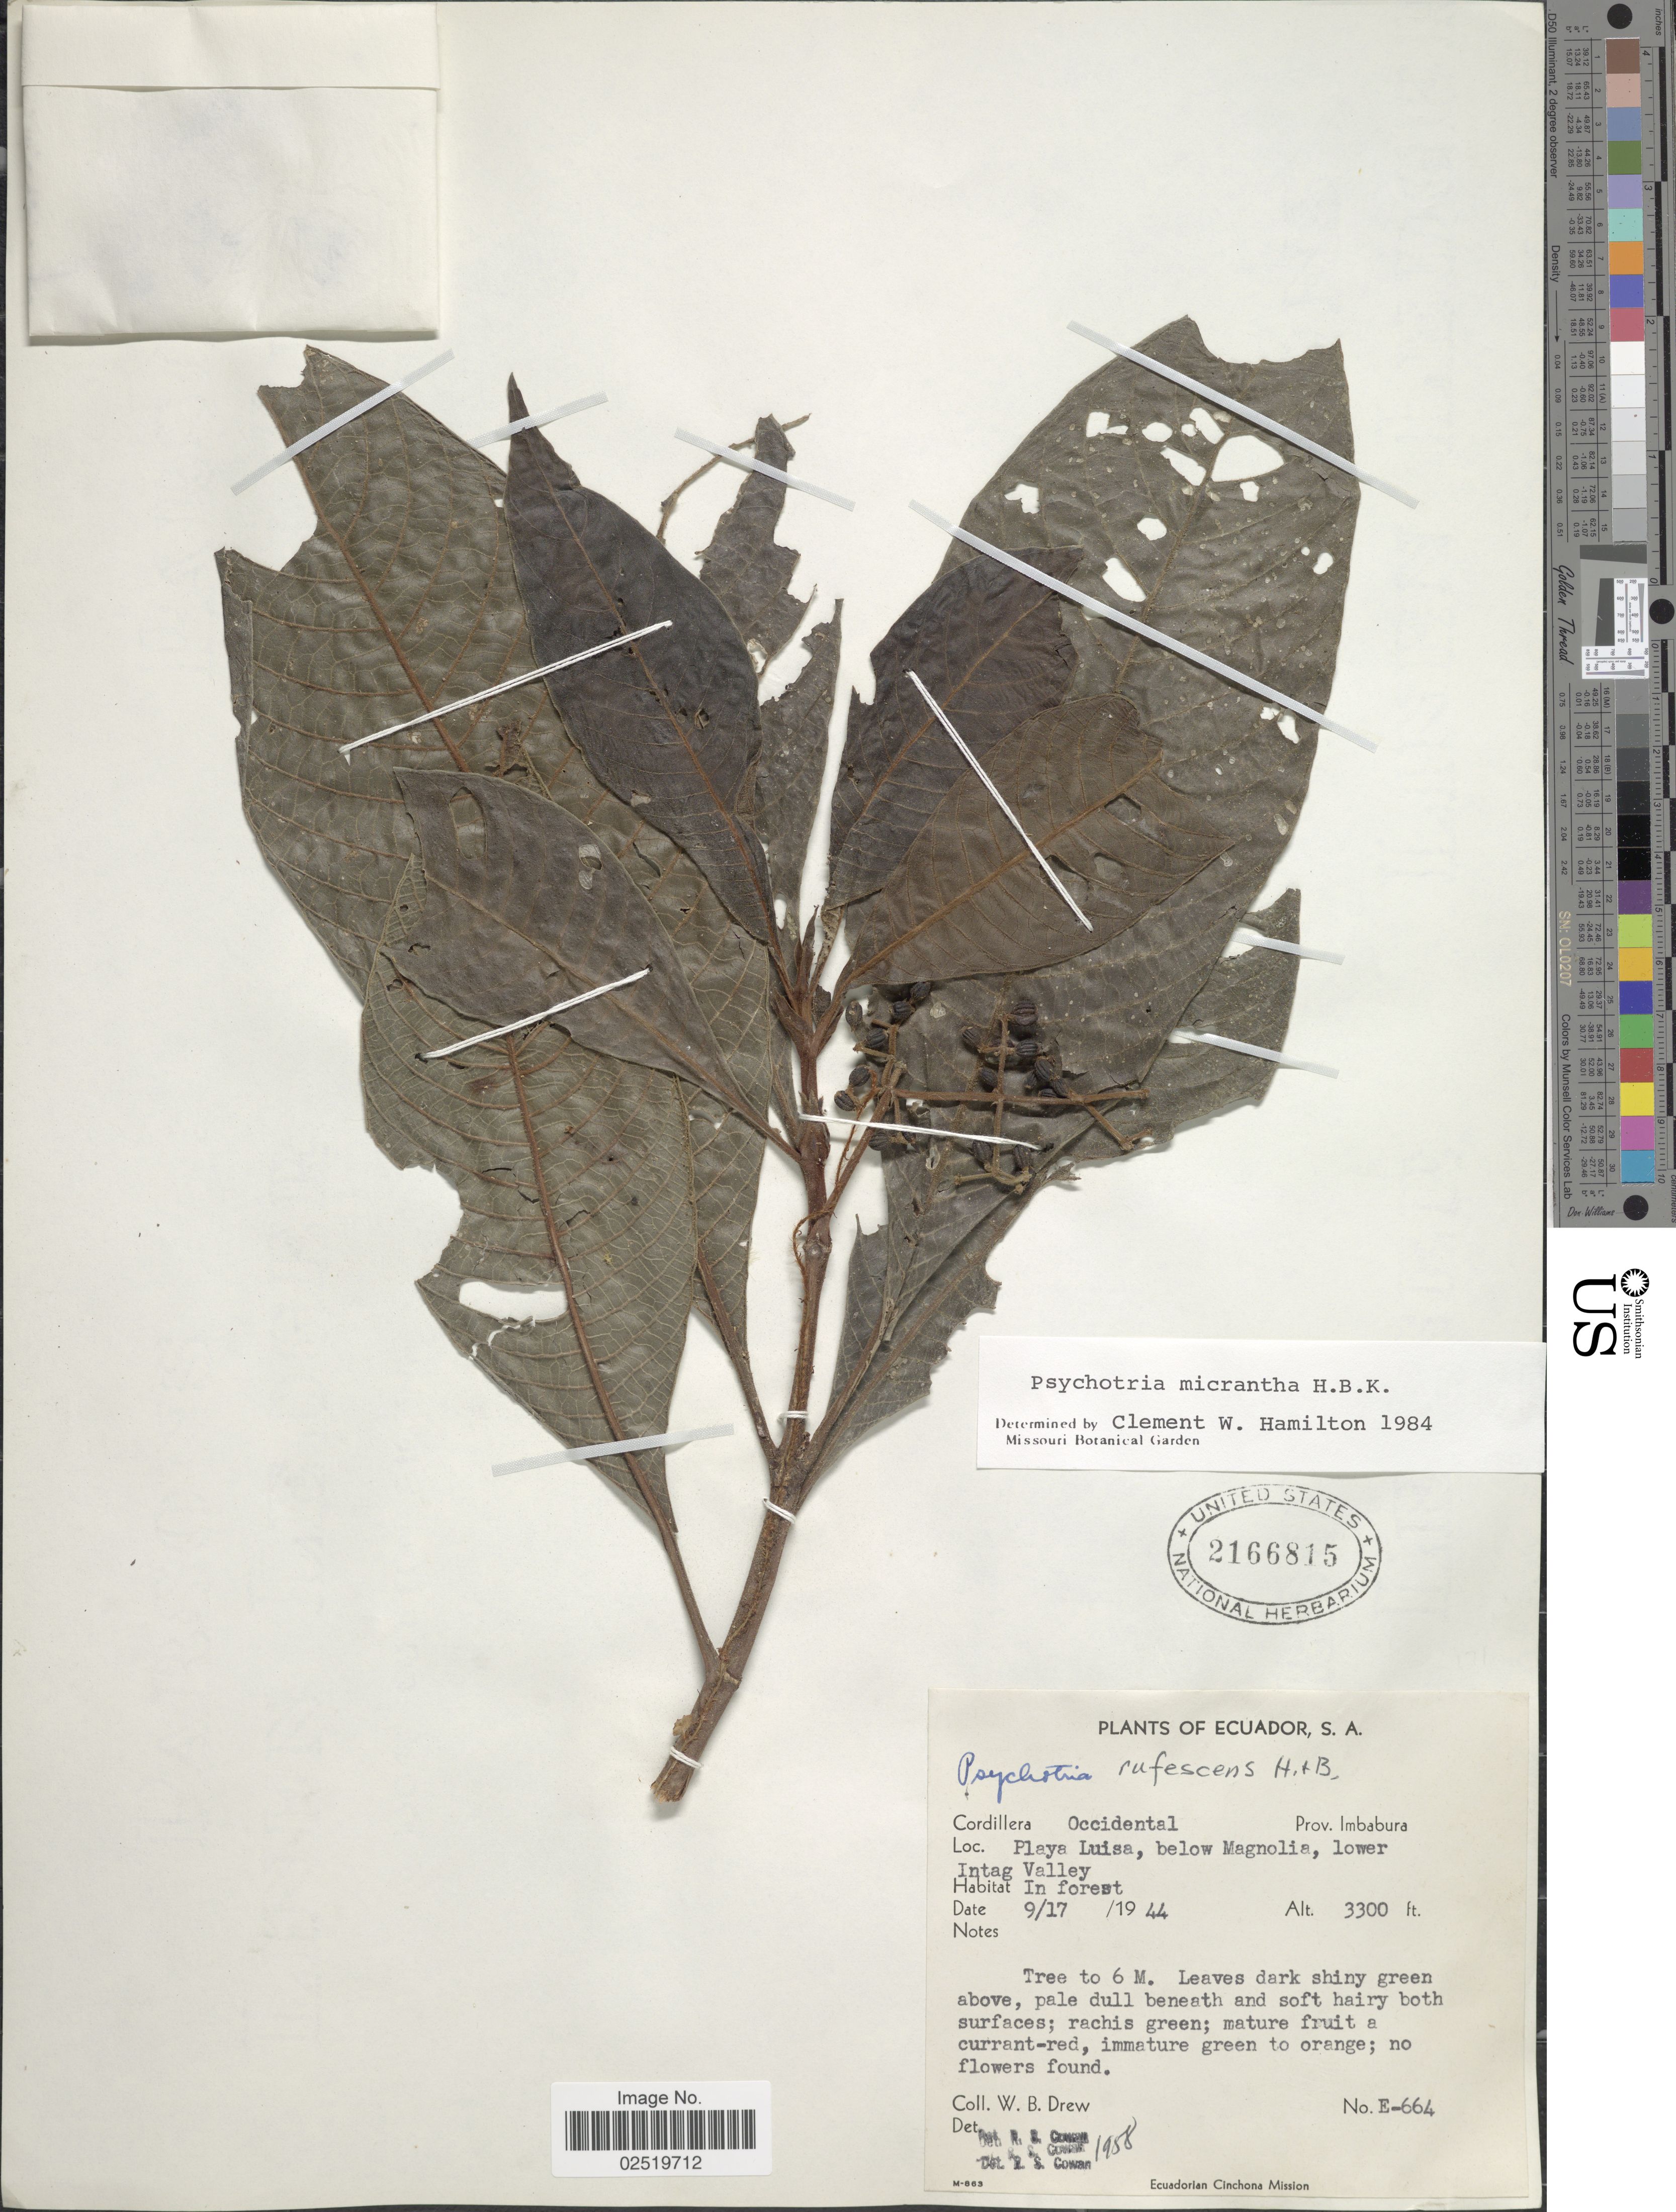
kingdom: Plantae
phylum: Tracheophyta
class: Magnoliopsida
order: Gentianales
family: Rubiaceae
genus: Psychotria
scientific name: Psychotria micrantha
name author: Kunth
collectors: W. B. Drew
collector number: E-664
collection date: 1944-09-17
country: Ecuador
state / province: Imbabura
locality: Cordillera Occidental, Playa Luisa, below Magnolia, lower Intag Valley.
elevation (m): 1006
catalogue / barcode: US 2166815